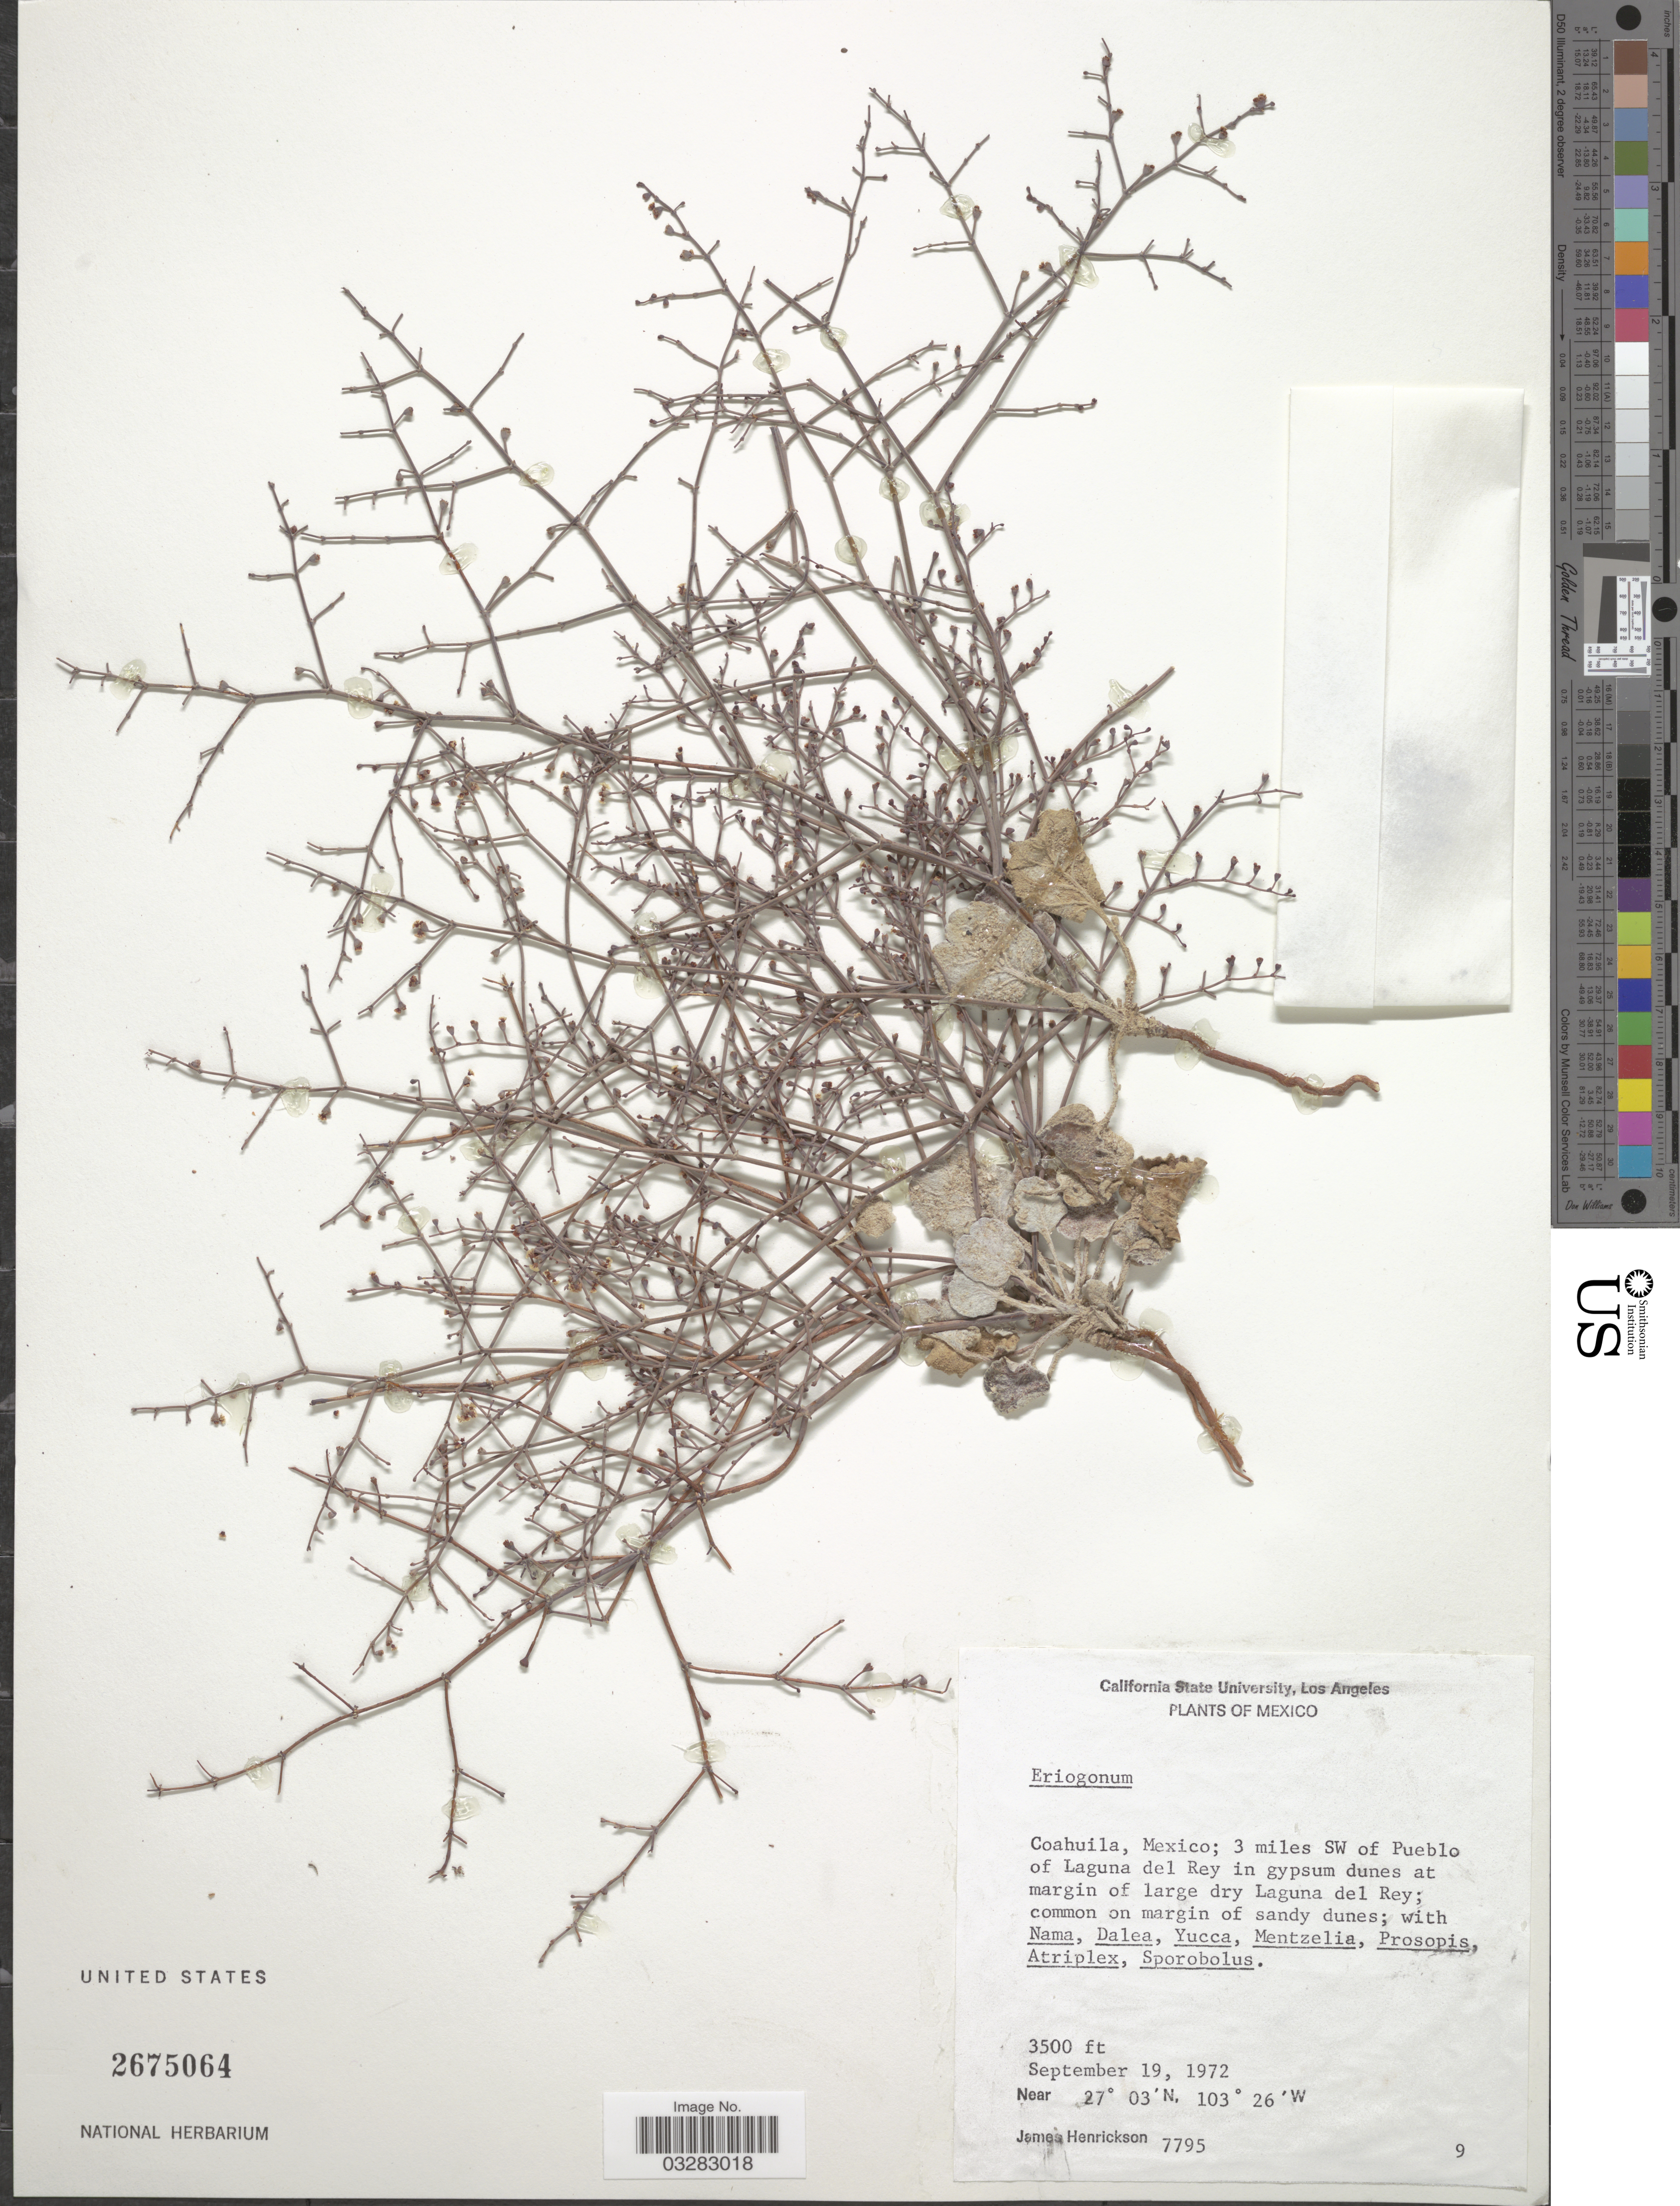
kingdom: Plantae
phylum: Tracheophyta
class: Magnoliopsida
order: Caryophyllales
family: Polygonaceae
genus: Eriogonum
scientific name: Eriogonum sp.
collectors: J. Henrickson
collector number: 7795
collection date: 1972-09-19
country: Mexico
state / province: Coahuila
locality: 3 miles SW of Pueblo of Laguna del Rey in gypsum dunes at margin of large dry Laguna del Rey,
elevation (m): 1067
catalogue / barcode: US 2675064